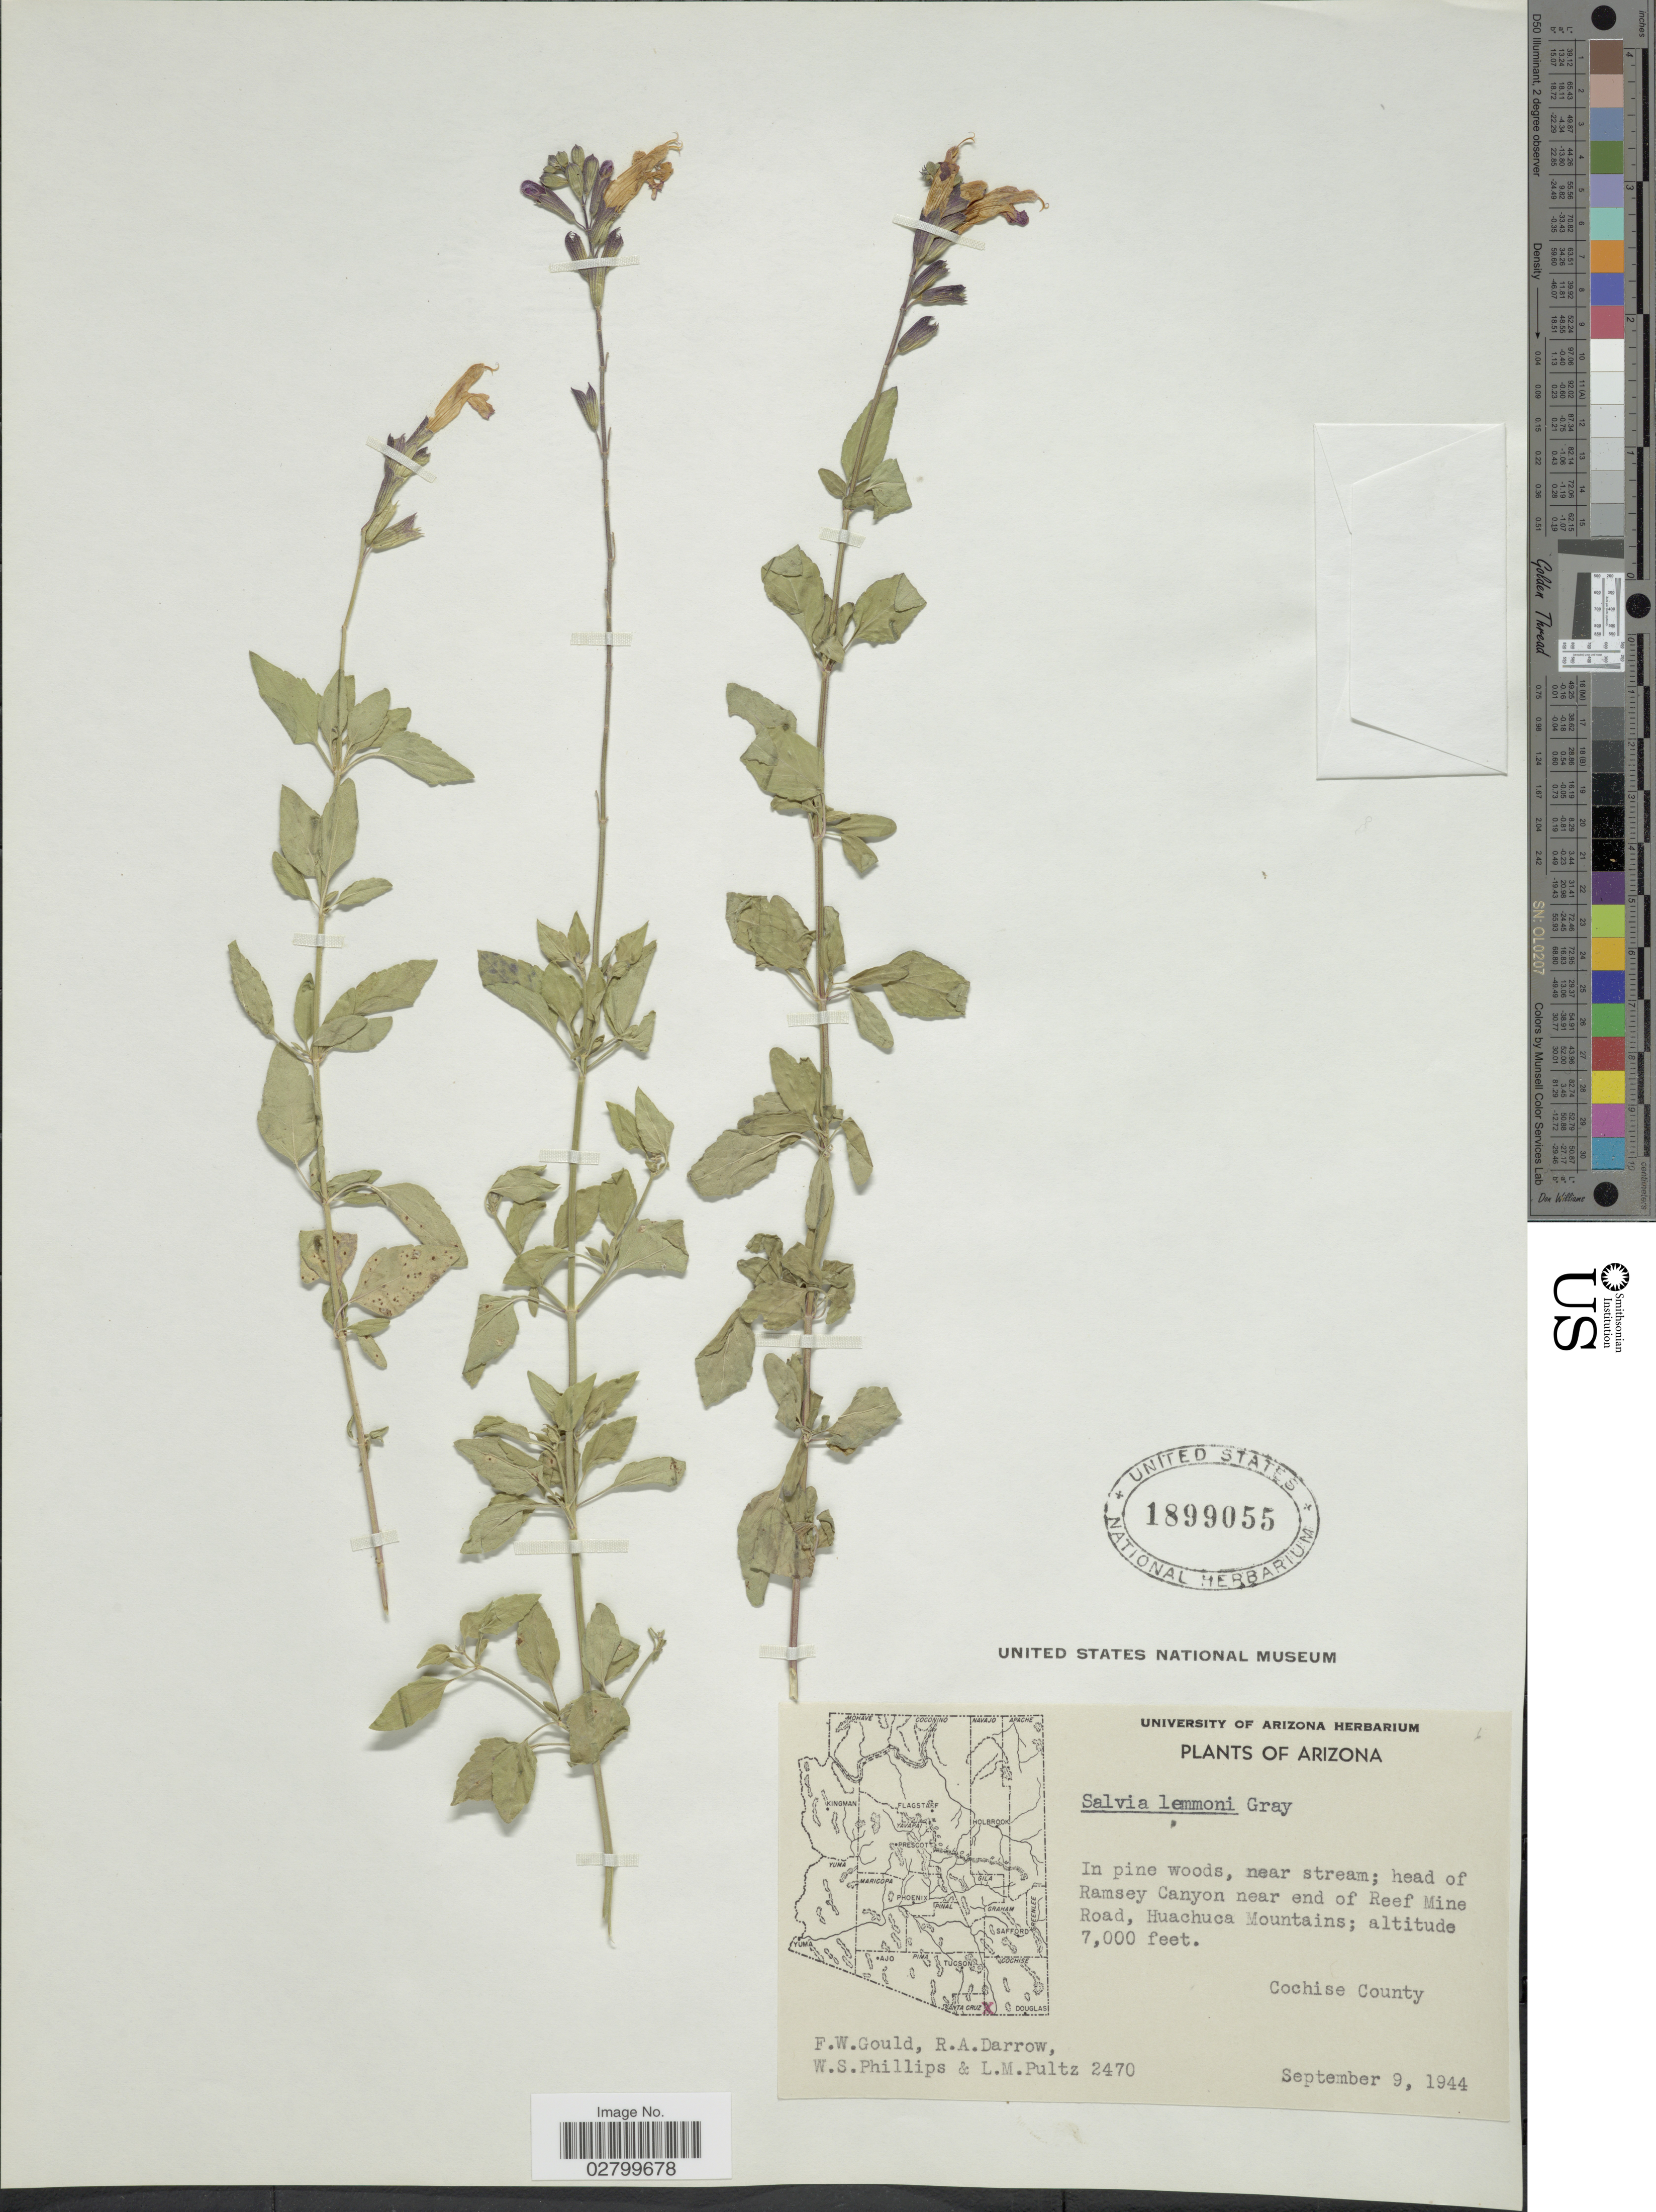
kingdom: Plantae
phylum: Tracheophyta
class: Magnoliopsida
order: Lamiales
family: Lamiaceae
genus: Salvia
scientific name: Salvia lemmonii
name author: A. Gray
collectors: F. W. Gould, R. A. Darrow, W. S. Phillips & L. Pultz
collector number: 2470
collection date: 1944-09-09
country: United States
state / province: Arizona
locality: In pine woods, near stream; head of Ramsey Canyon near end of Reef Mine Road, Huachuca Mountains. Cochise County.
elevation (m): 2134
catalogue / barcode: US 1899055